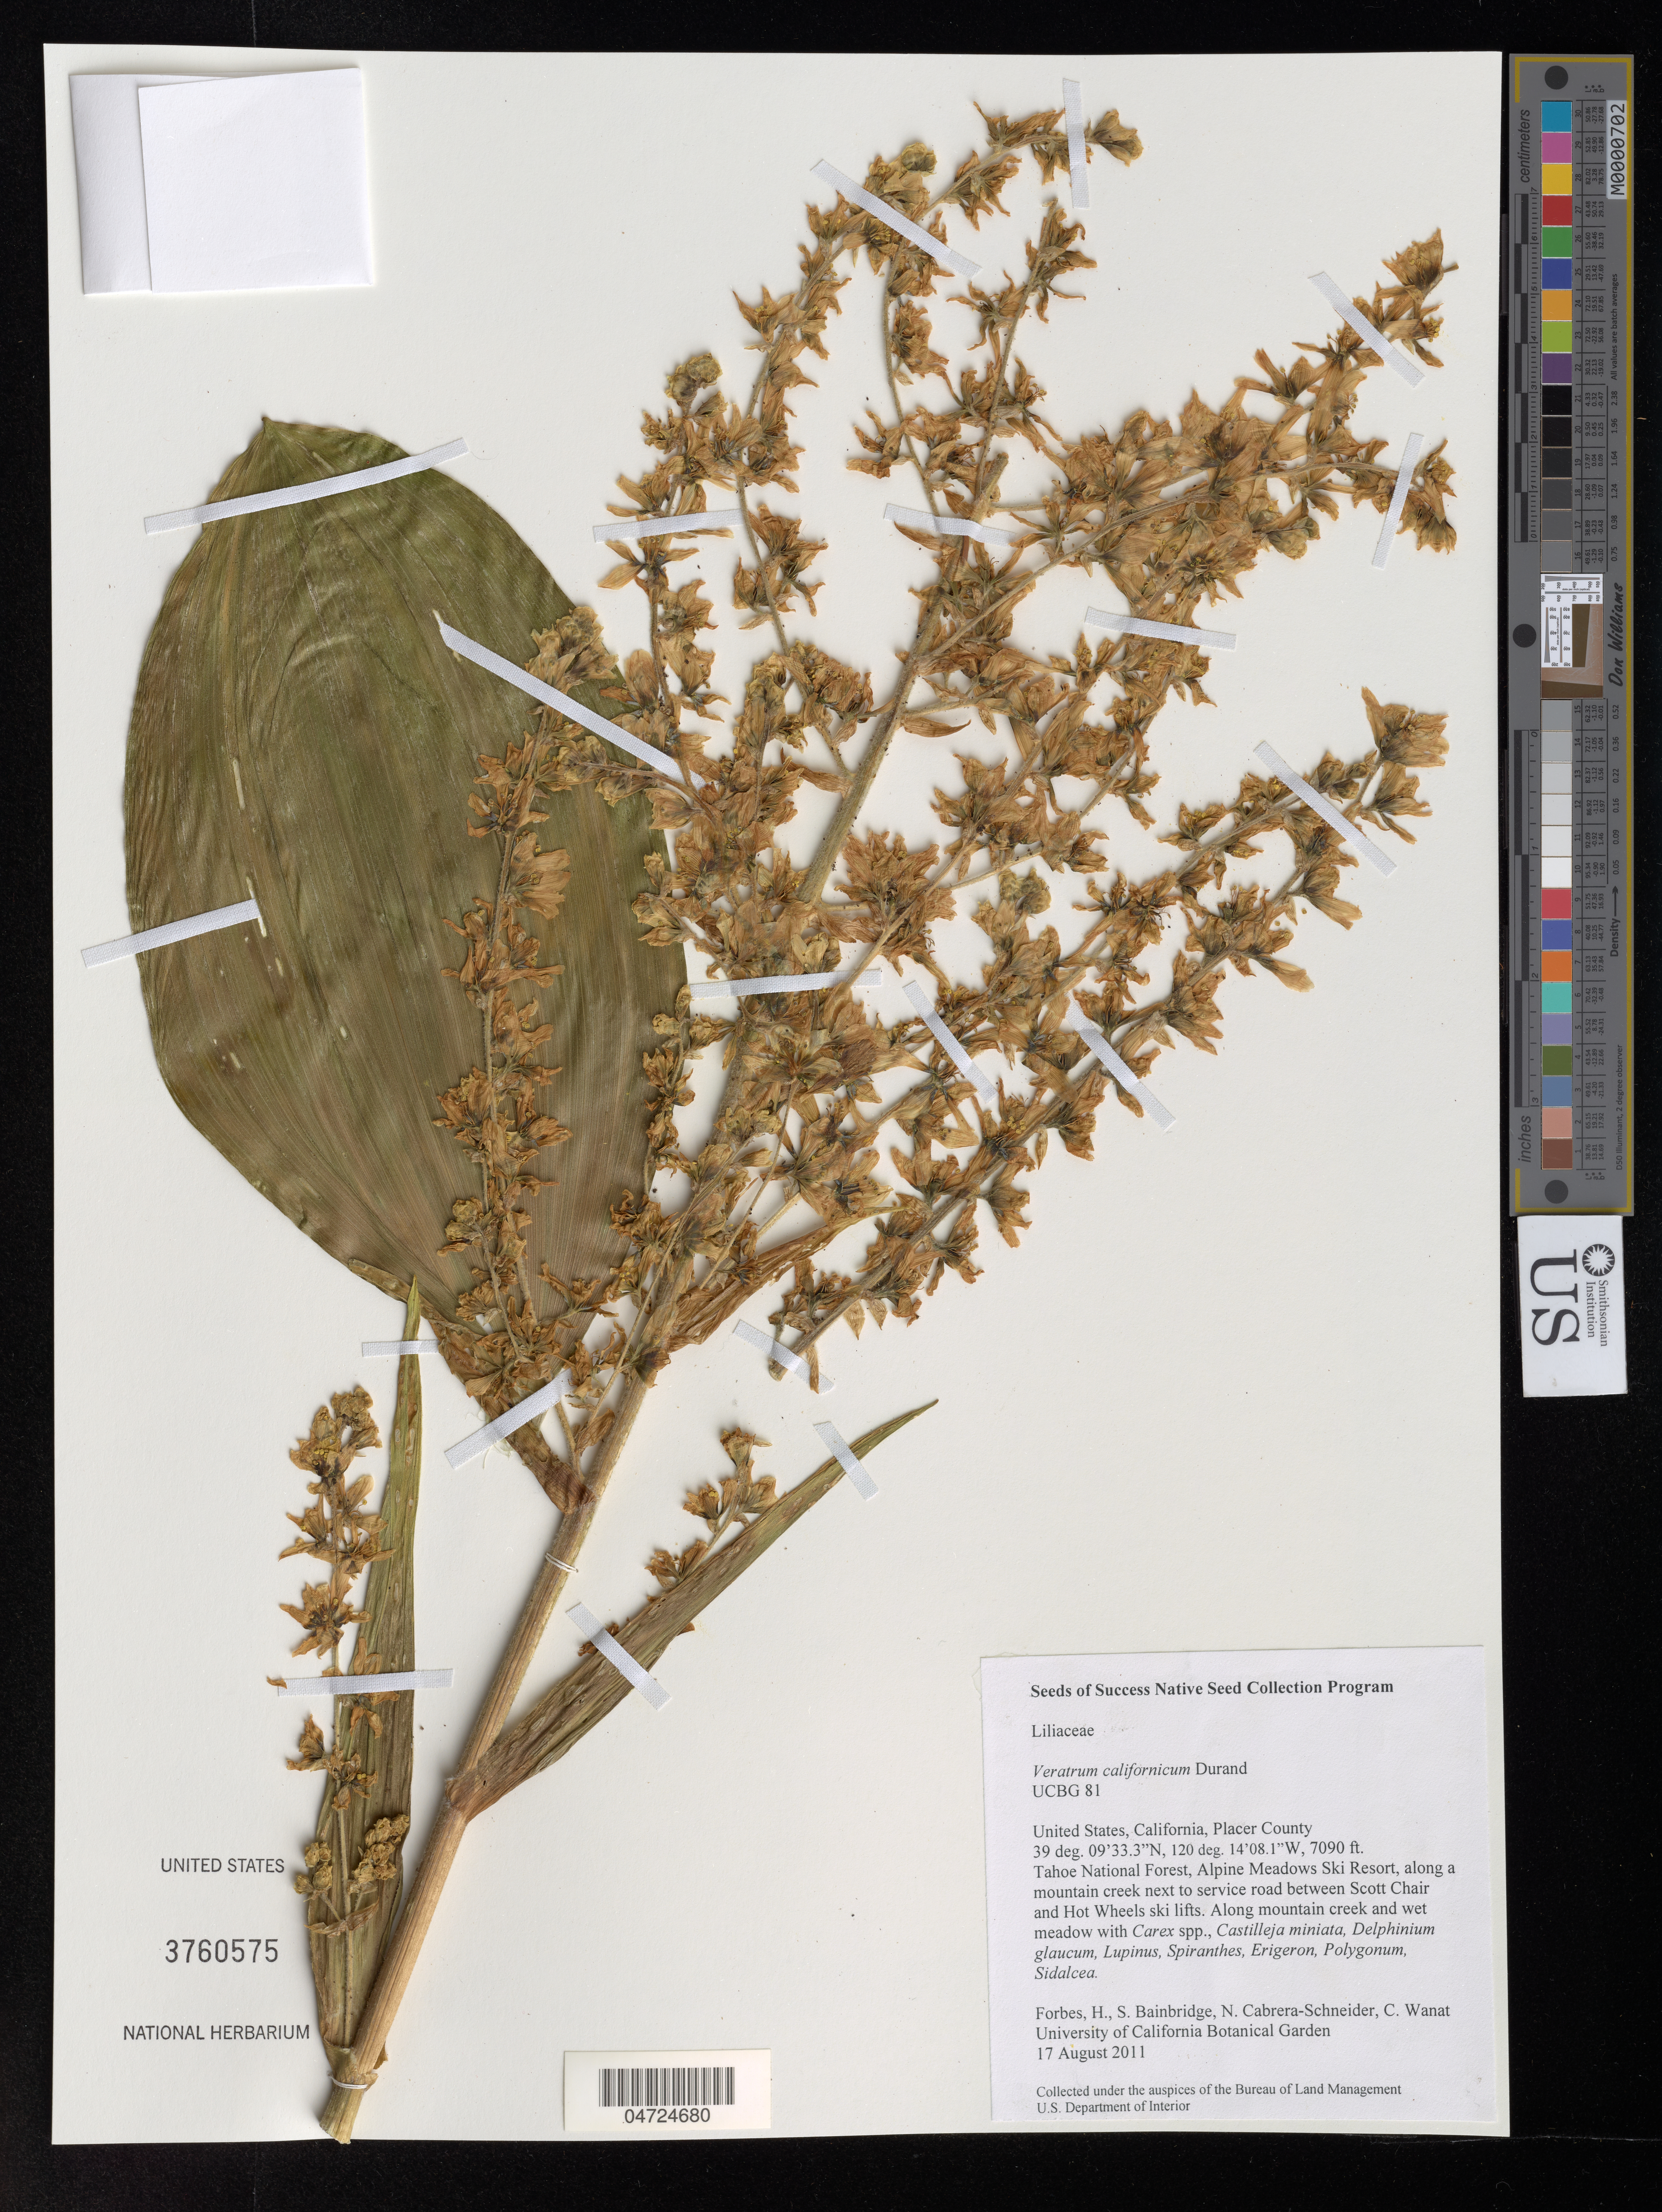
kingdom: Plantae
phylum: Tracheophyta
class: Liliopsida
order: Liliales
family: Melanthiaceae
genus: Veratrum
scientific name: Veratrum californicum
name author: Durand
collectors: H. Forbes & S. Bainbridge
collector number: UCBG 81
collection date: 2011-08-17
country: United States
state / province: California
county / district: Placer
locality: Placer County. Tahoe National Forest, Alpine Meadows Ski Resort, along a mountain creek next to service road between Scott Chair and Hot Wheels ski lifts.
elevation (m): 2161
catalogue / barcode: US 3760575